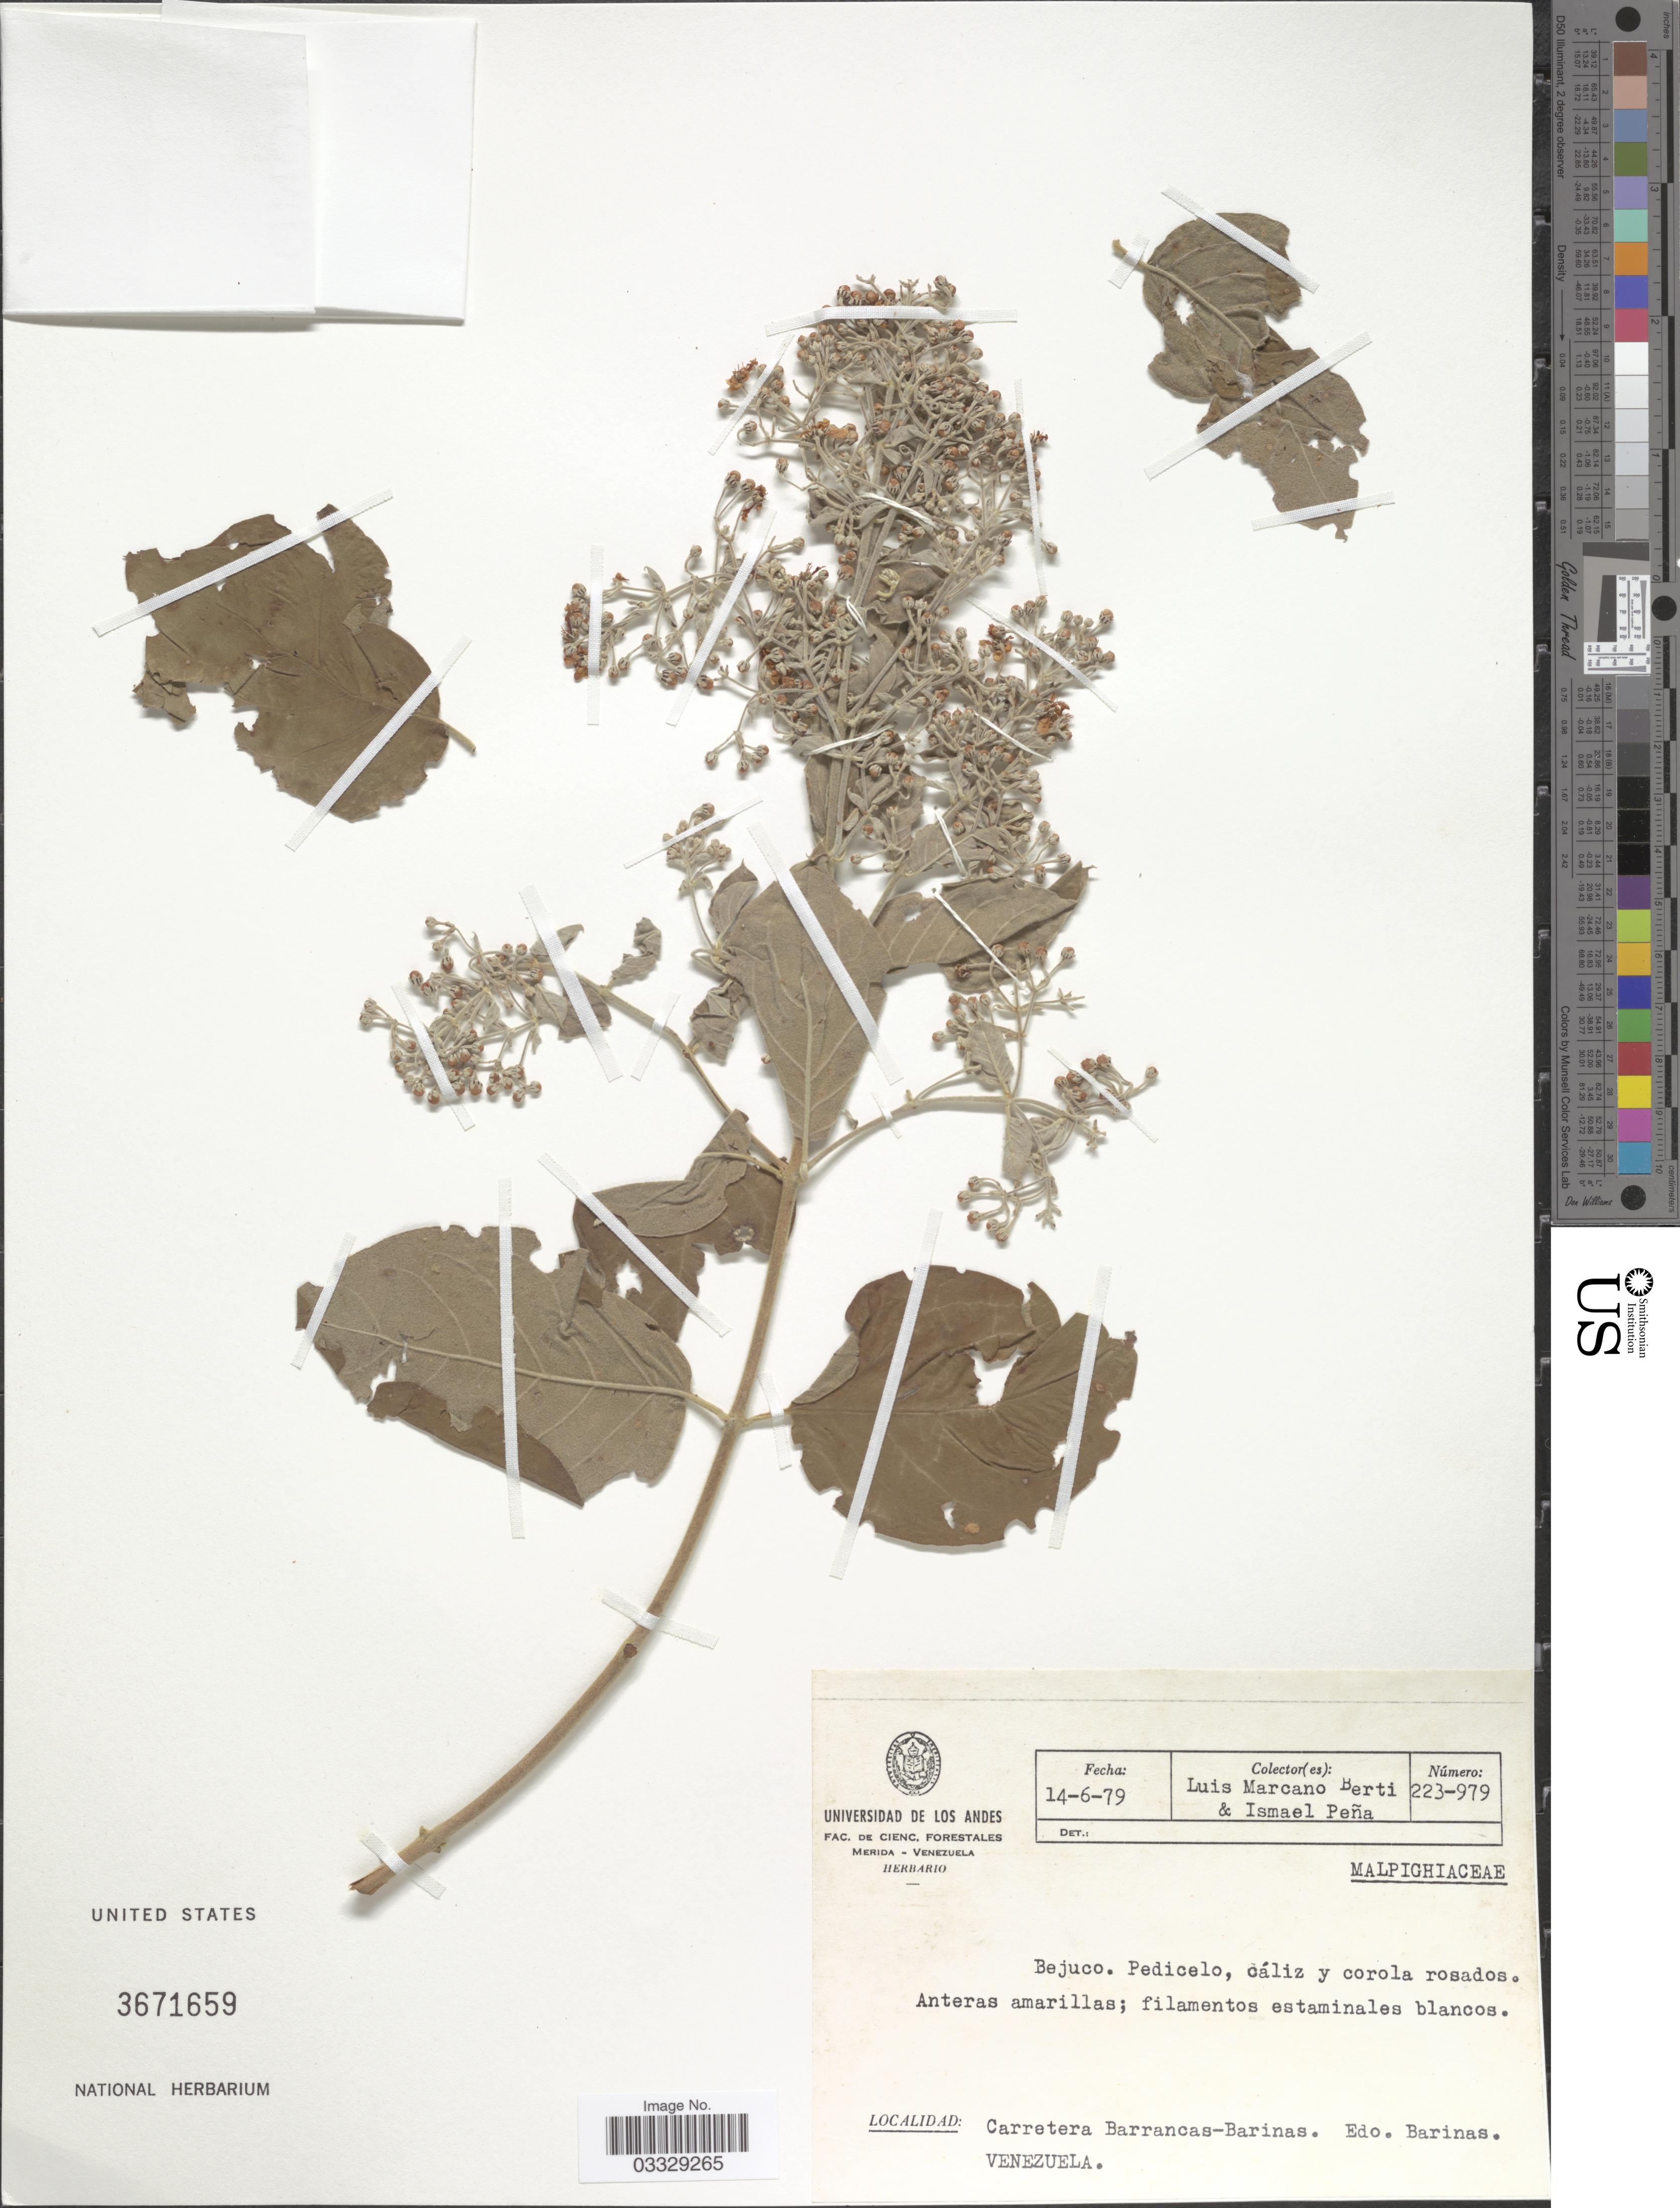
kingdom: Plantae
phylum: Tracheophyta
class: Magnoliopsida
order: Malpighiales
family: Malpighiaceae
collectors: L. Marcano-Berti & I. Pena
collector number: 223-979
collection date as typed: Transcribed d/m/y: 14/6/79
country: Venezuela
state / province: Barinas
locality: Carretera Barrancas-Barinas.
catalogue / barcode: US 3671659